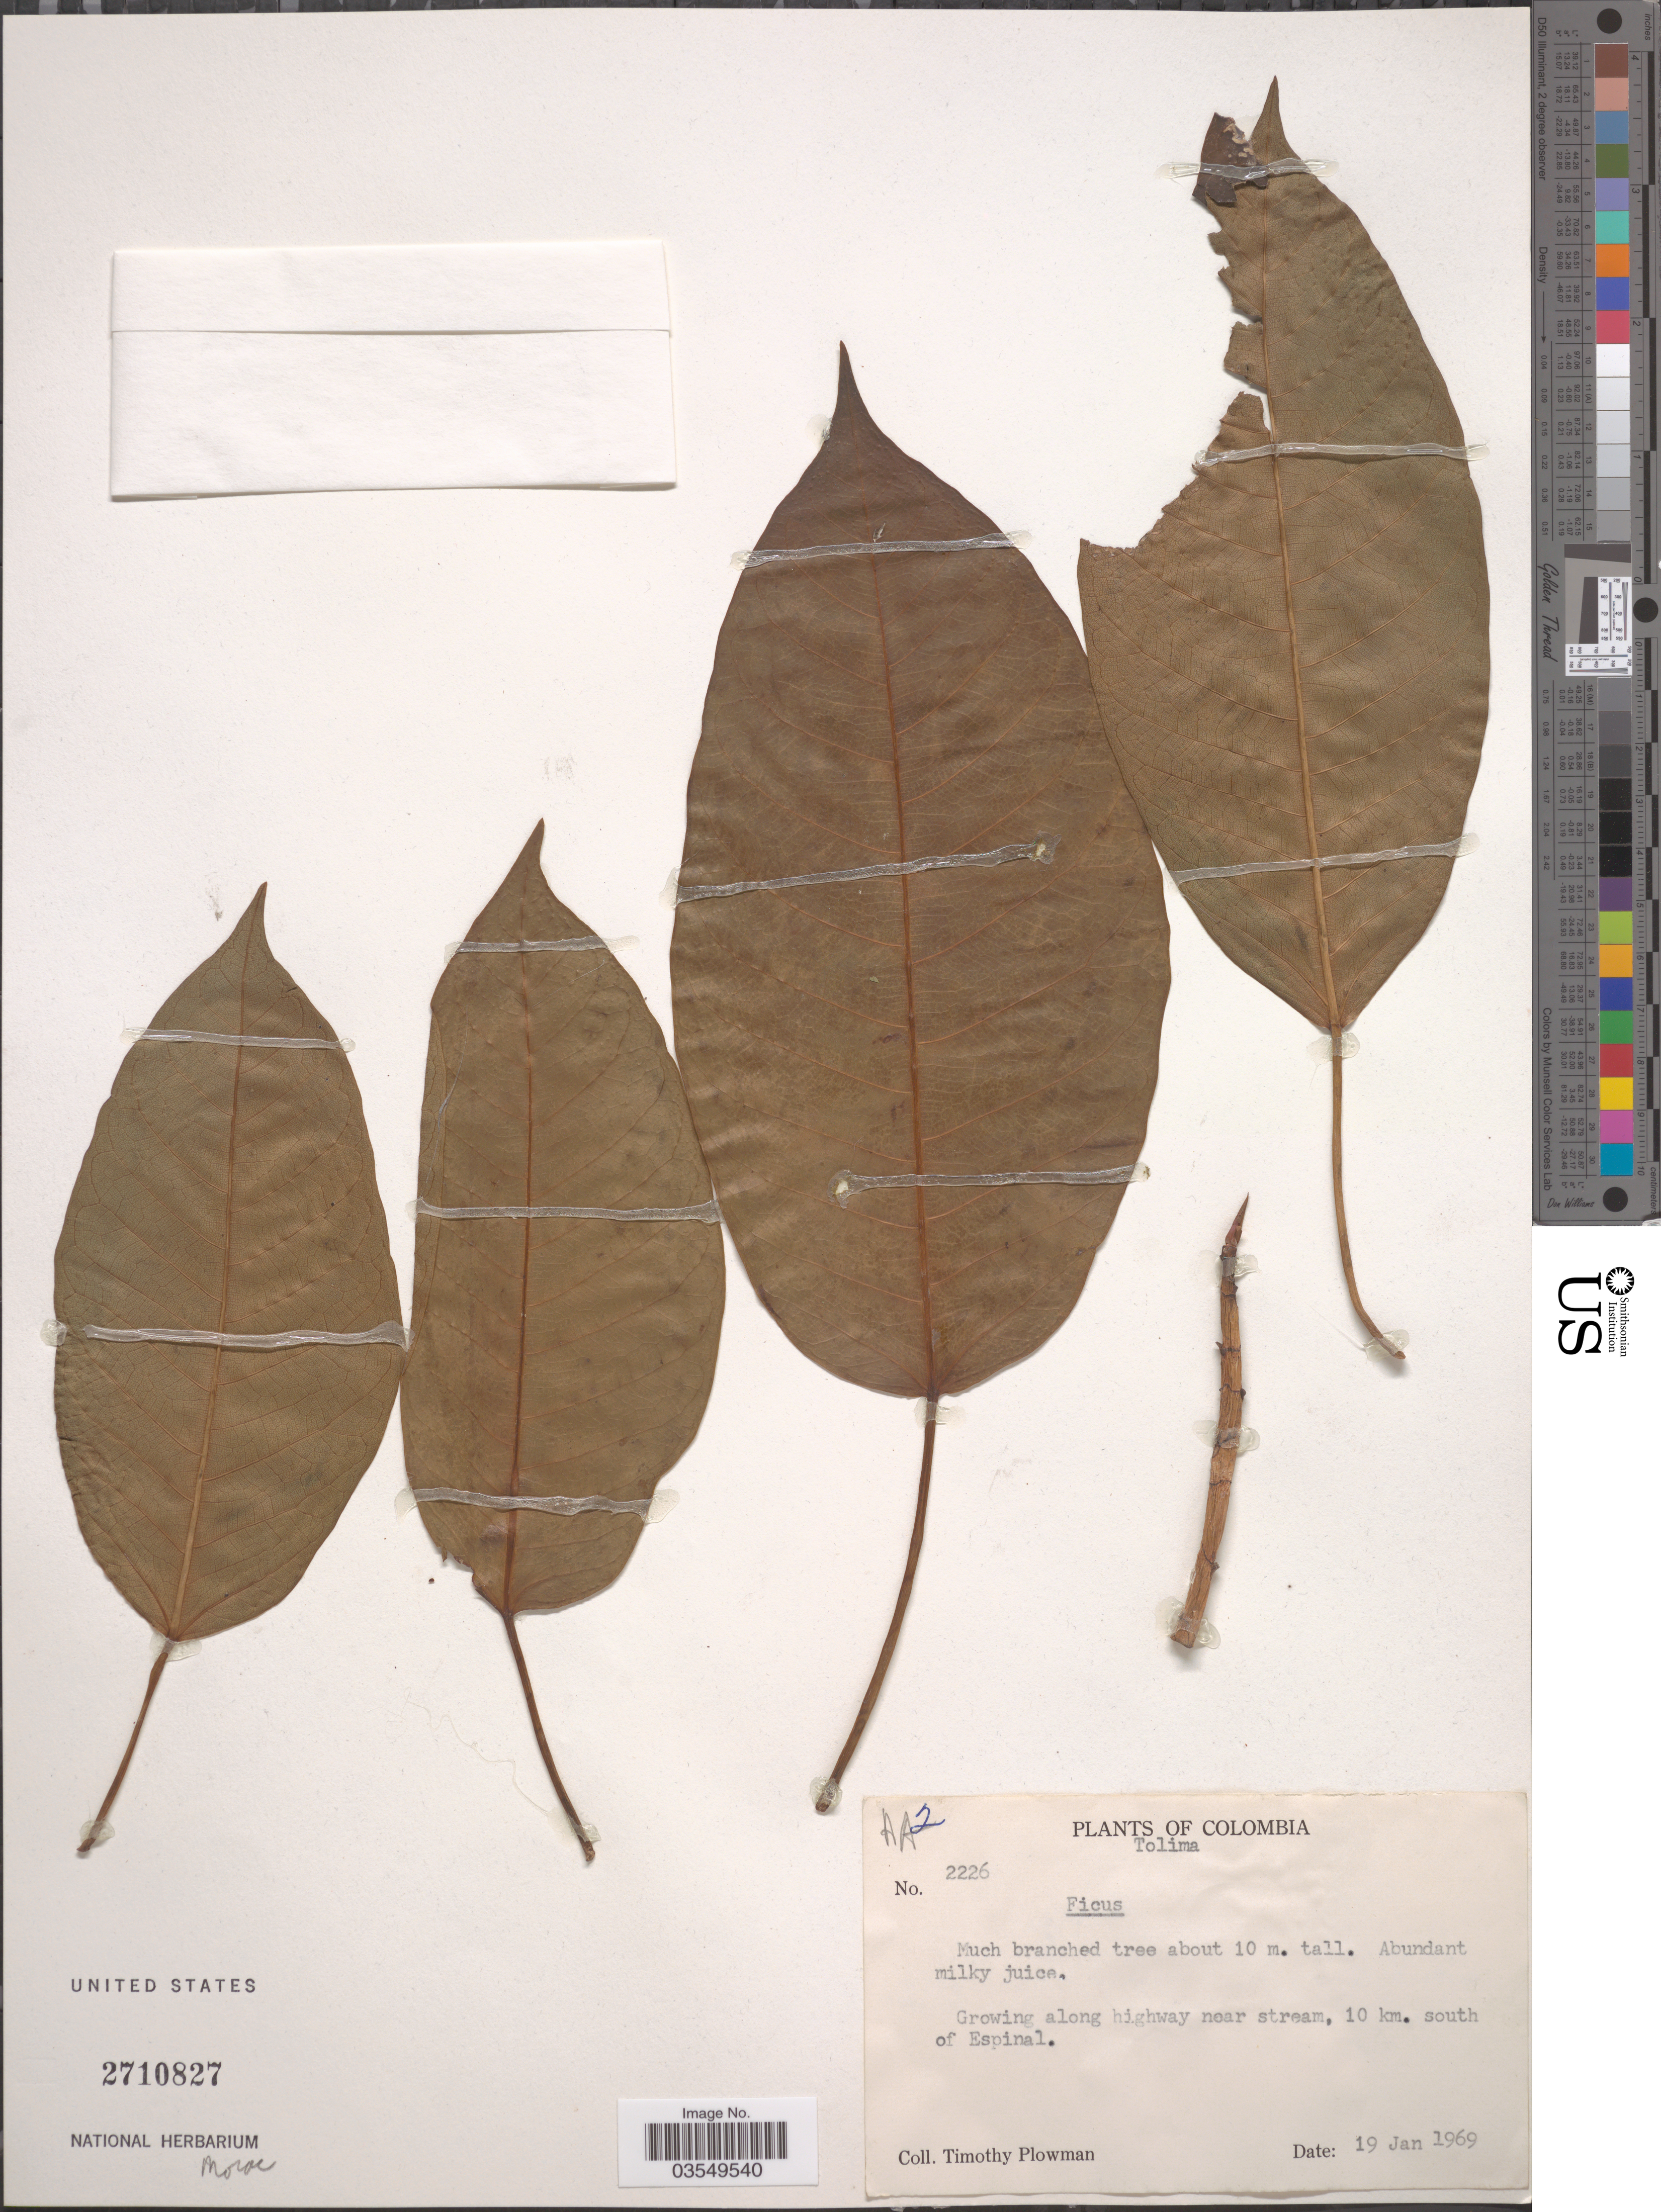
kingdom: Plantae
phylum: Tracheophyta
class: Magnoliopsida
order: Rosales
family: Moraceae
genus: Ficus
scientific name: Ficus sp.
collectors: T. Plowman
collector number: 2226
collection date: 1969-01-19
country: Colombia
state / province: Tolima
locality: Growing along highway near stream, 10 km. south of Espinal.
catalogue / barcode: US 2710827